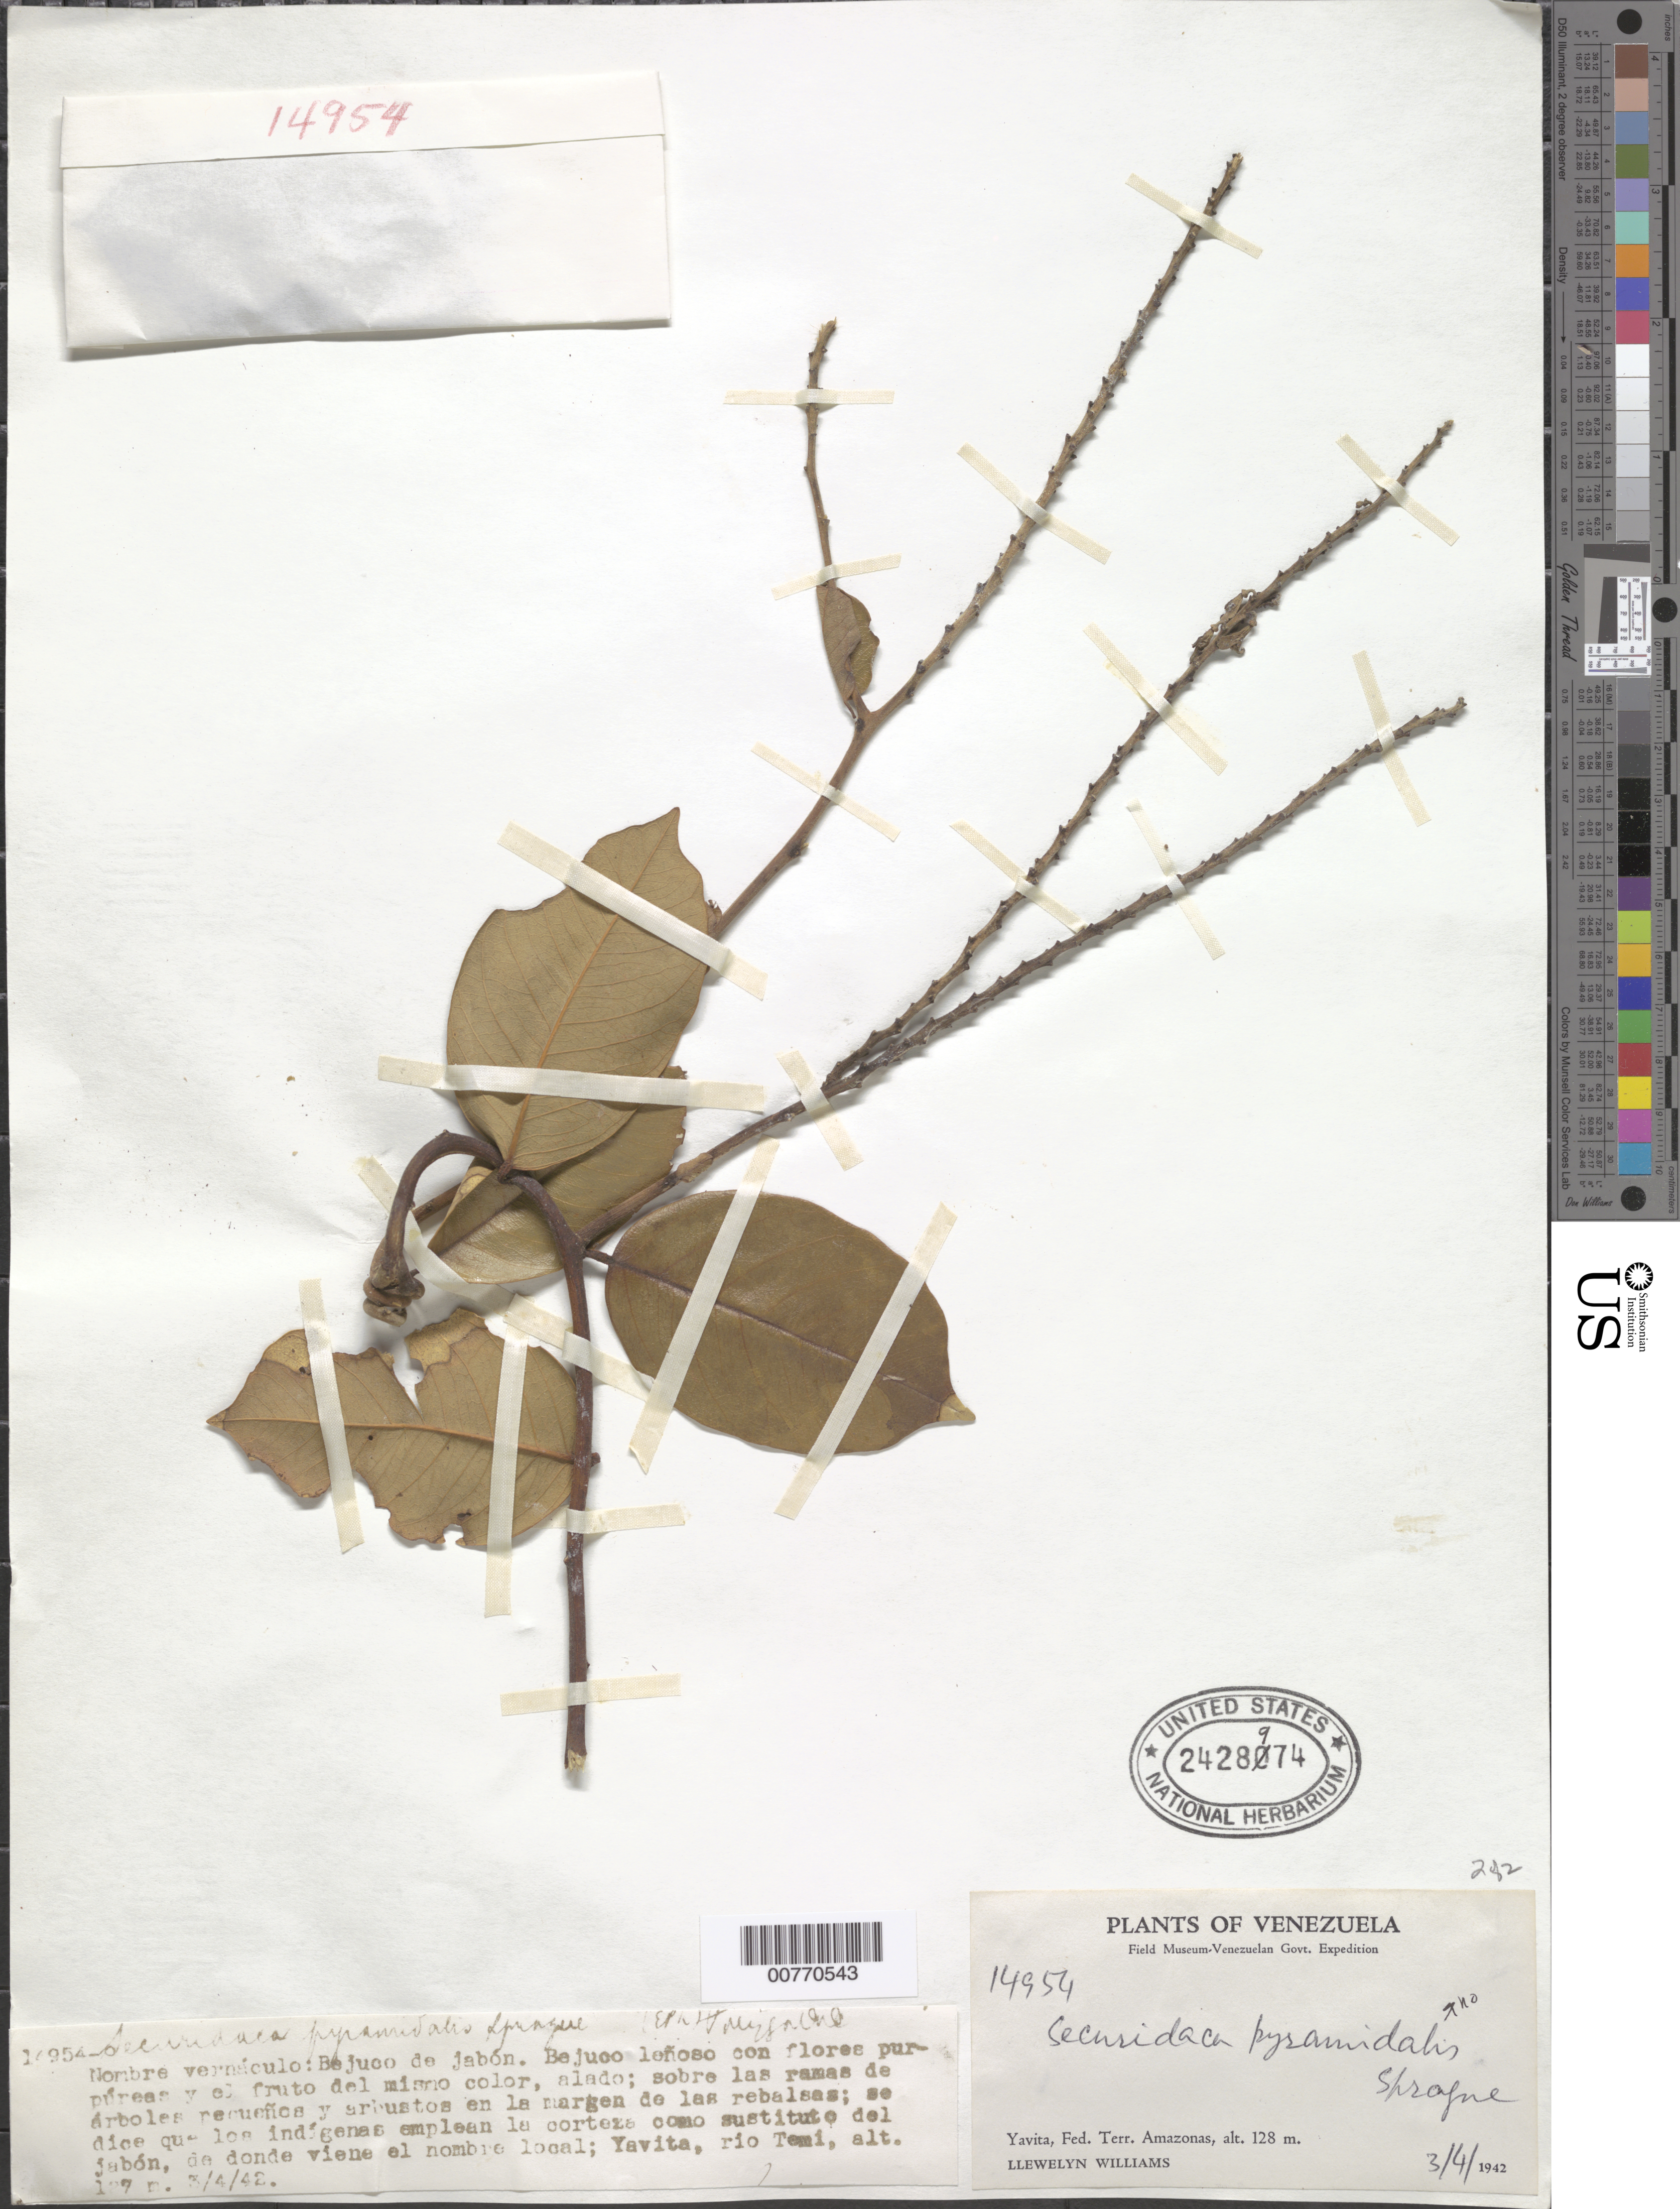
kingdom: Plantae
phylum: Tracheophyta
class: Magnoliopsida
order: Fabales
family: Polygalaceae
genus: Securidaca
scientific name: Securidaca longifolia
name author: Poepp. & Endl.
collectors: Ll. Williams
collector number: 14954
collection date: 1942-04-03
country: Venezuela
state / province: Amazonas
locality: Yavita, Fed. Terr. Amazonas. Rio Temi.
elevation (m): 127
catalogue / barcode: US 2428974